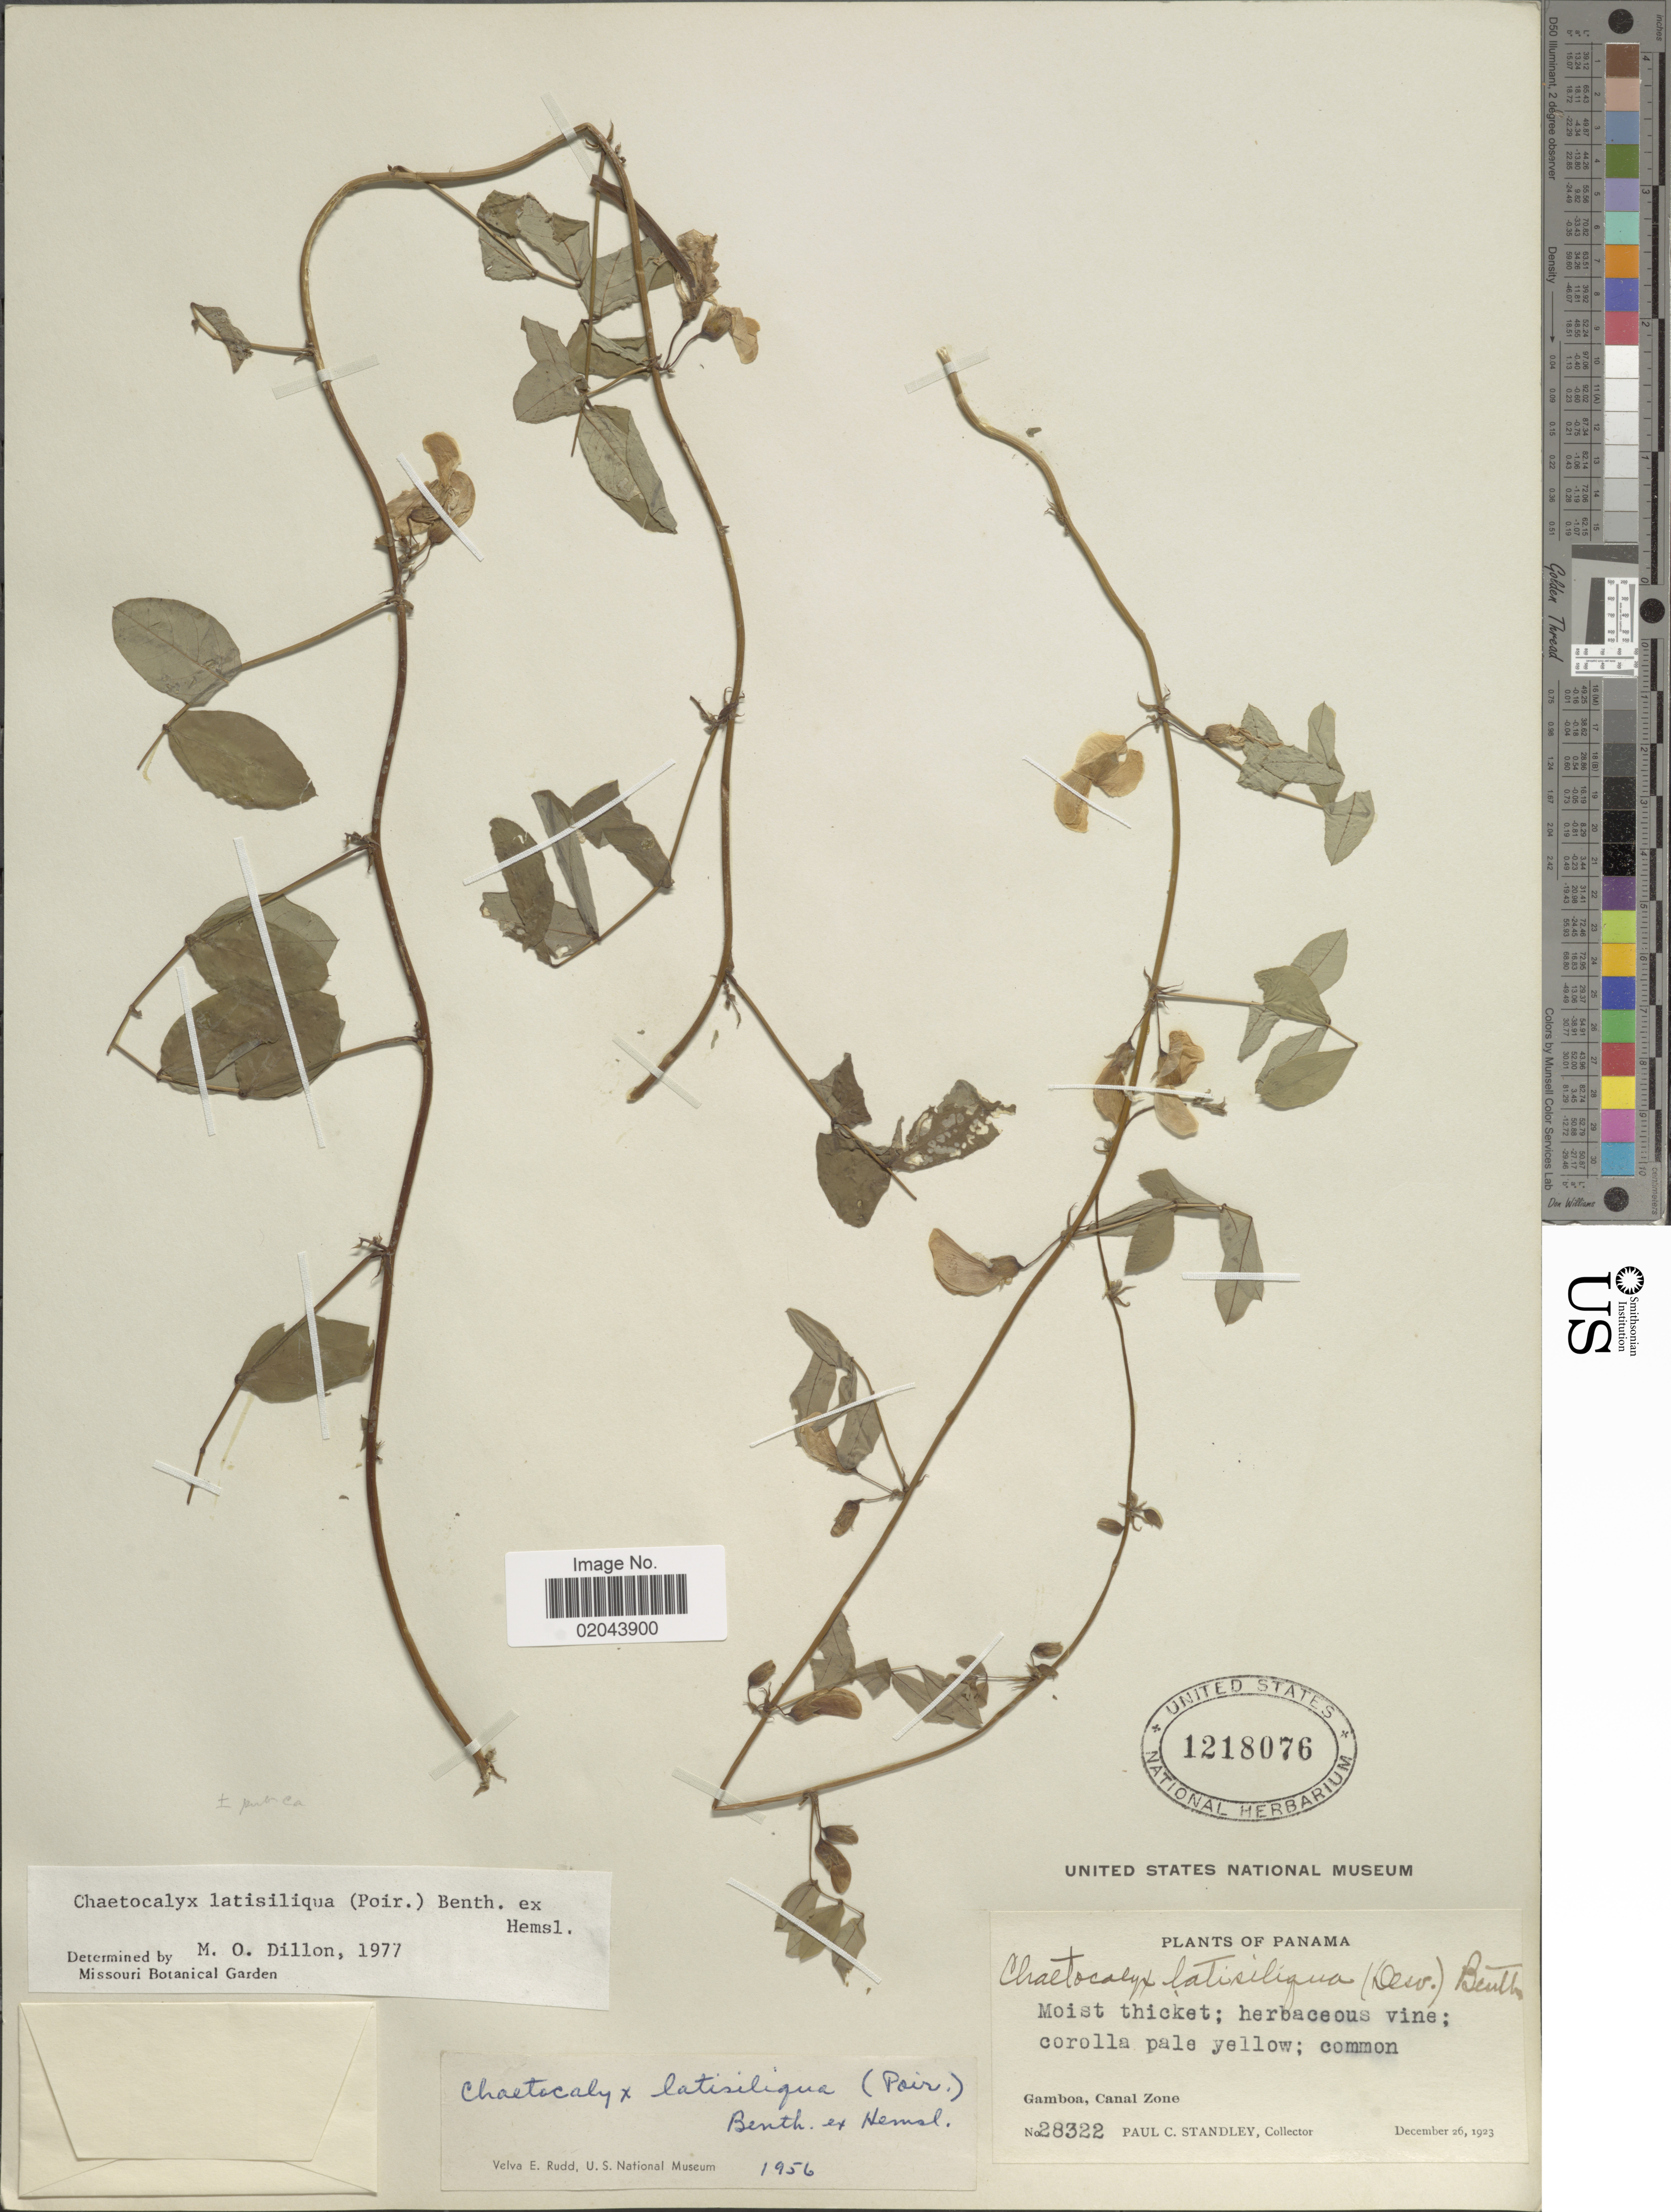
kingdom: Plantae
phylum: Tracheophyta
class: Magnoliopsida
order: Fabales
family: Fabaceae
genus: Chaetocalyx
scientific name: Chaetocalyx latisiliqua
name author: (Poir.) Benth. ex Hemsl.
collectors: P. C. Standley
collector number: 28322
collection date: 1923-12-26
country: Panama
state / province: Colón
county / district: Canal Zone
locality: Gamboa, Canal Zone.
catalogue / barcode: US 1218076